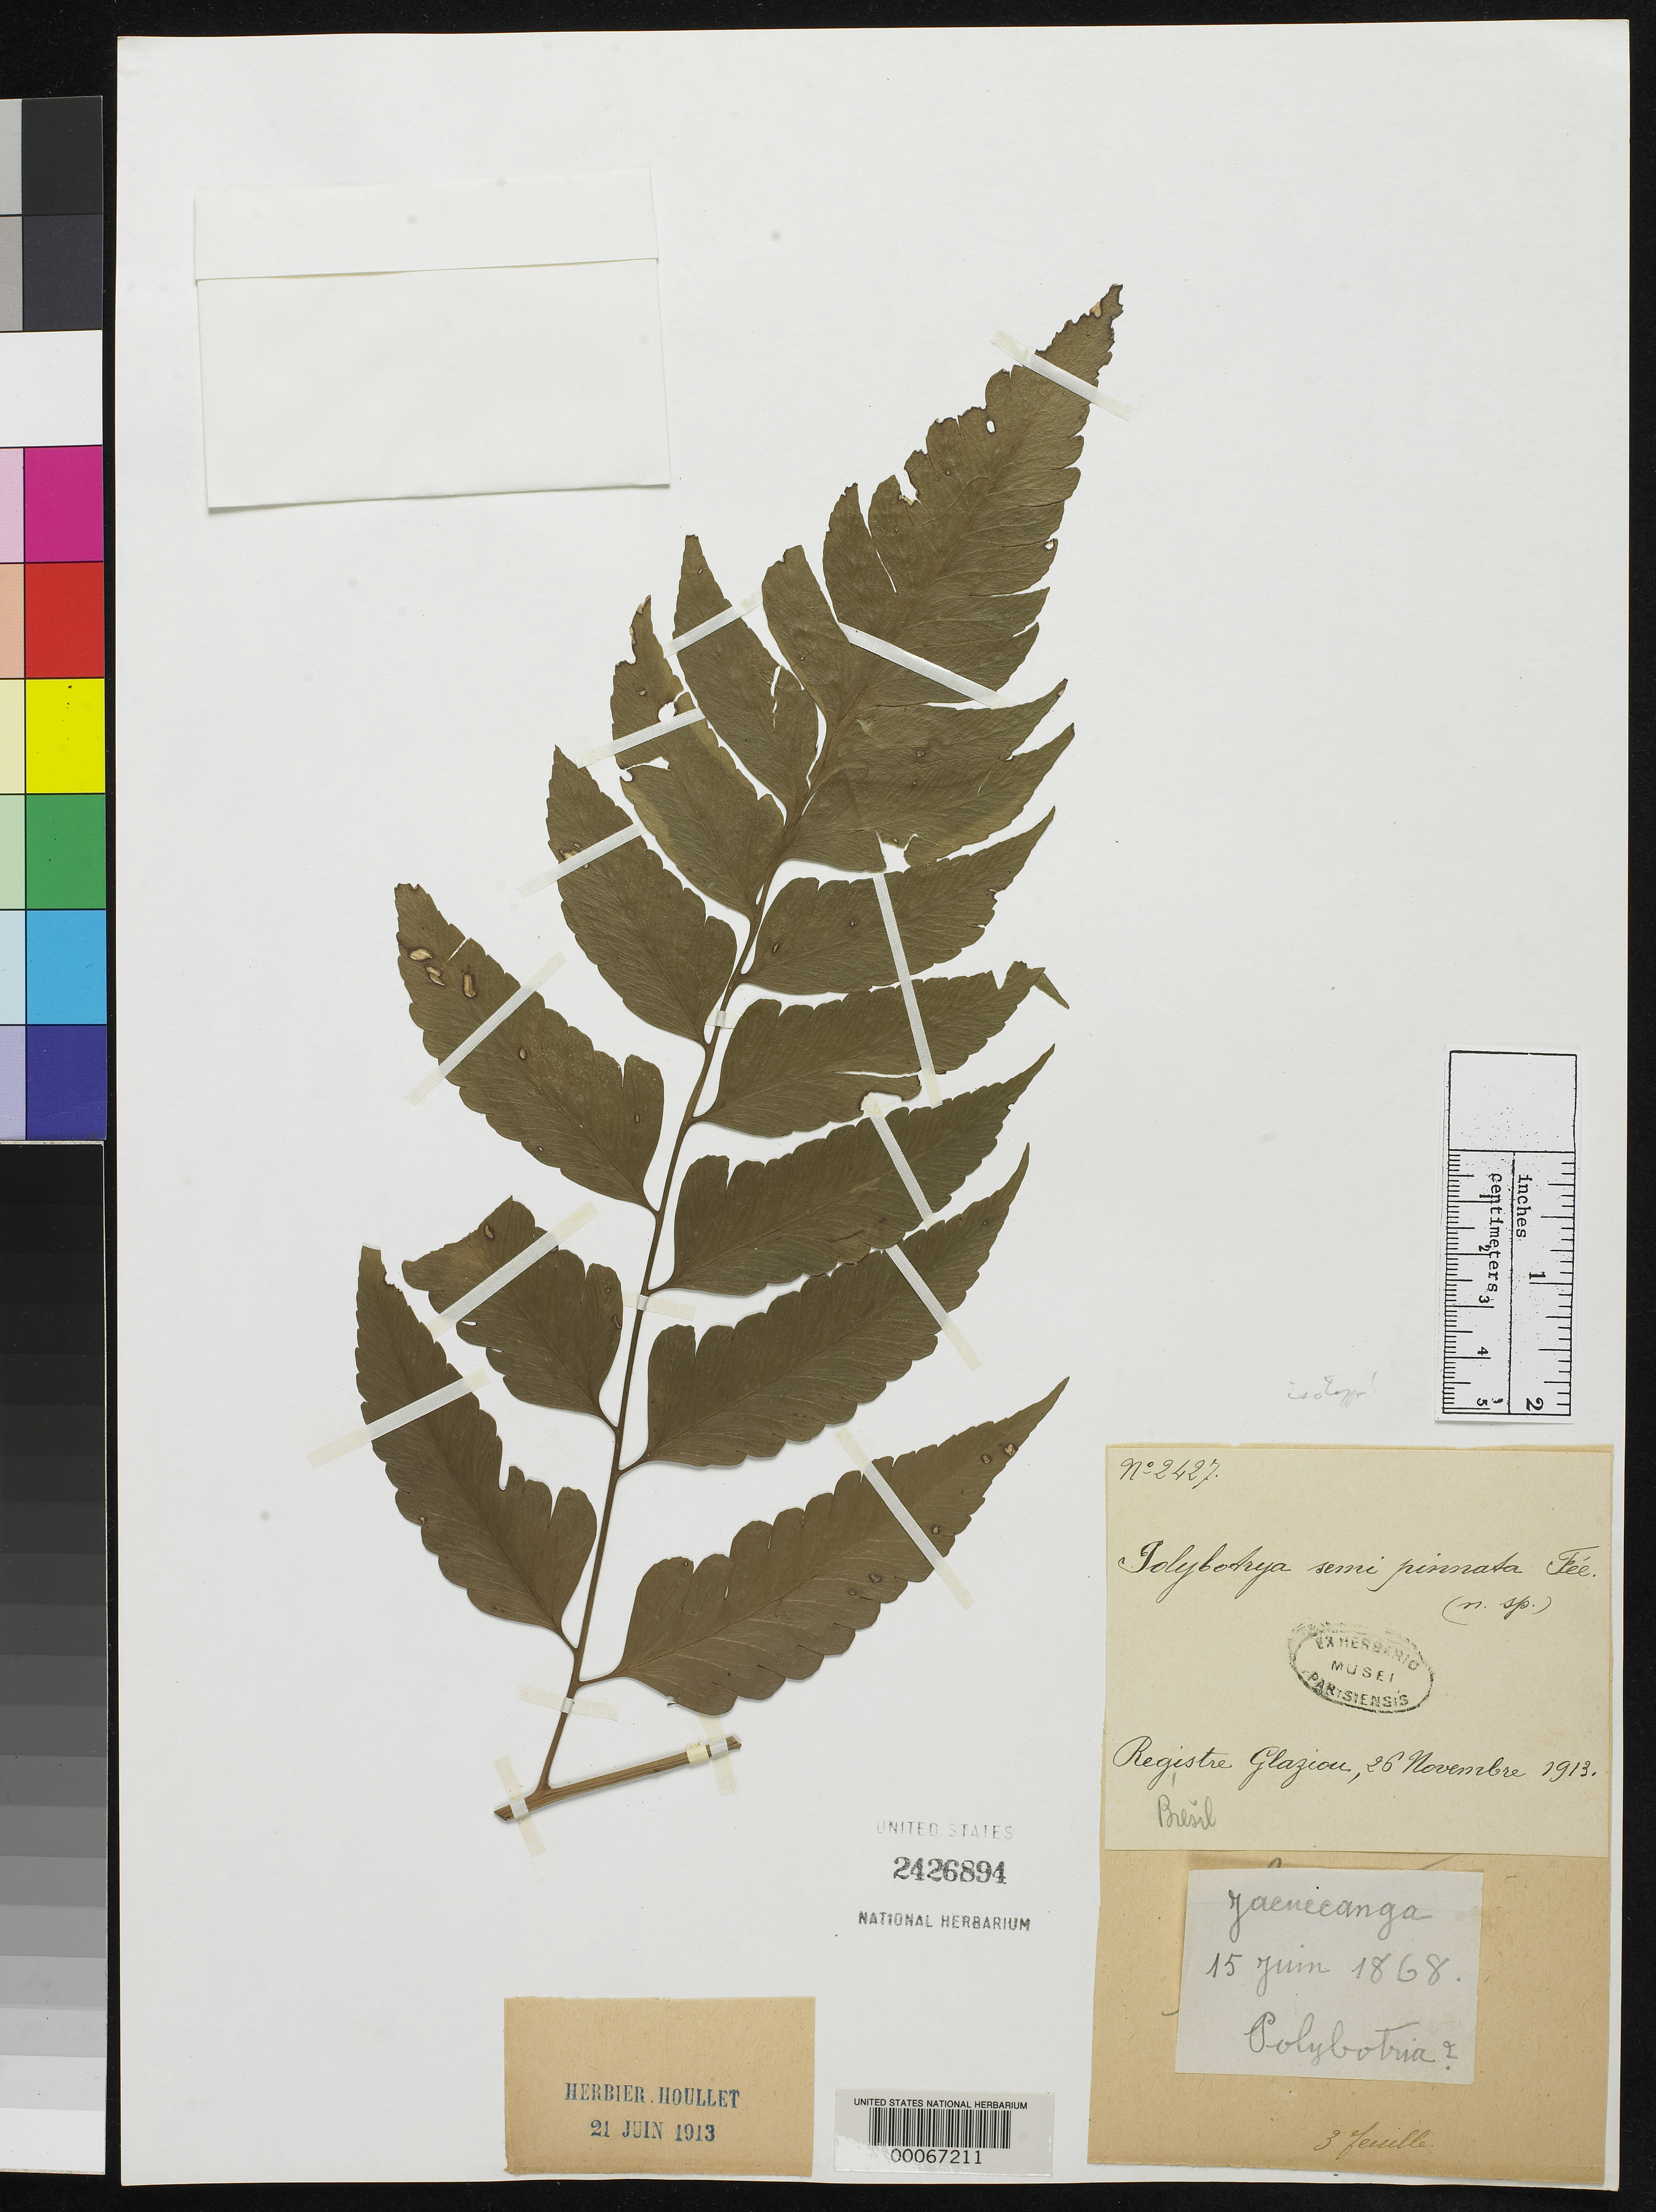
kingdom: Plantae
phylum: Tracheophyta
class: Polypodiopsida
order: Polypodiales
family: Dryopteridaceae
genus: Polybotrya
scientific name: Polybotrya semipinnata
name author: Fée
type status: Isotype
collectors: A. F. M. Glaziou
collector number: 2427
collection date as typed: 15 Jun 1868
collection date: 1868-06-15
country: Brazil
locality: Jacuicanga. [Spelling of Jacuicanga questionable. ]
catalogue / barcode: US 2426894